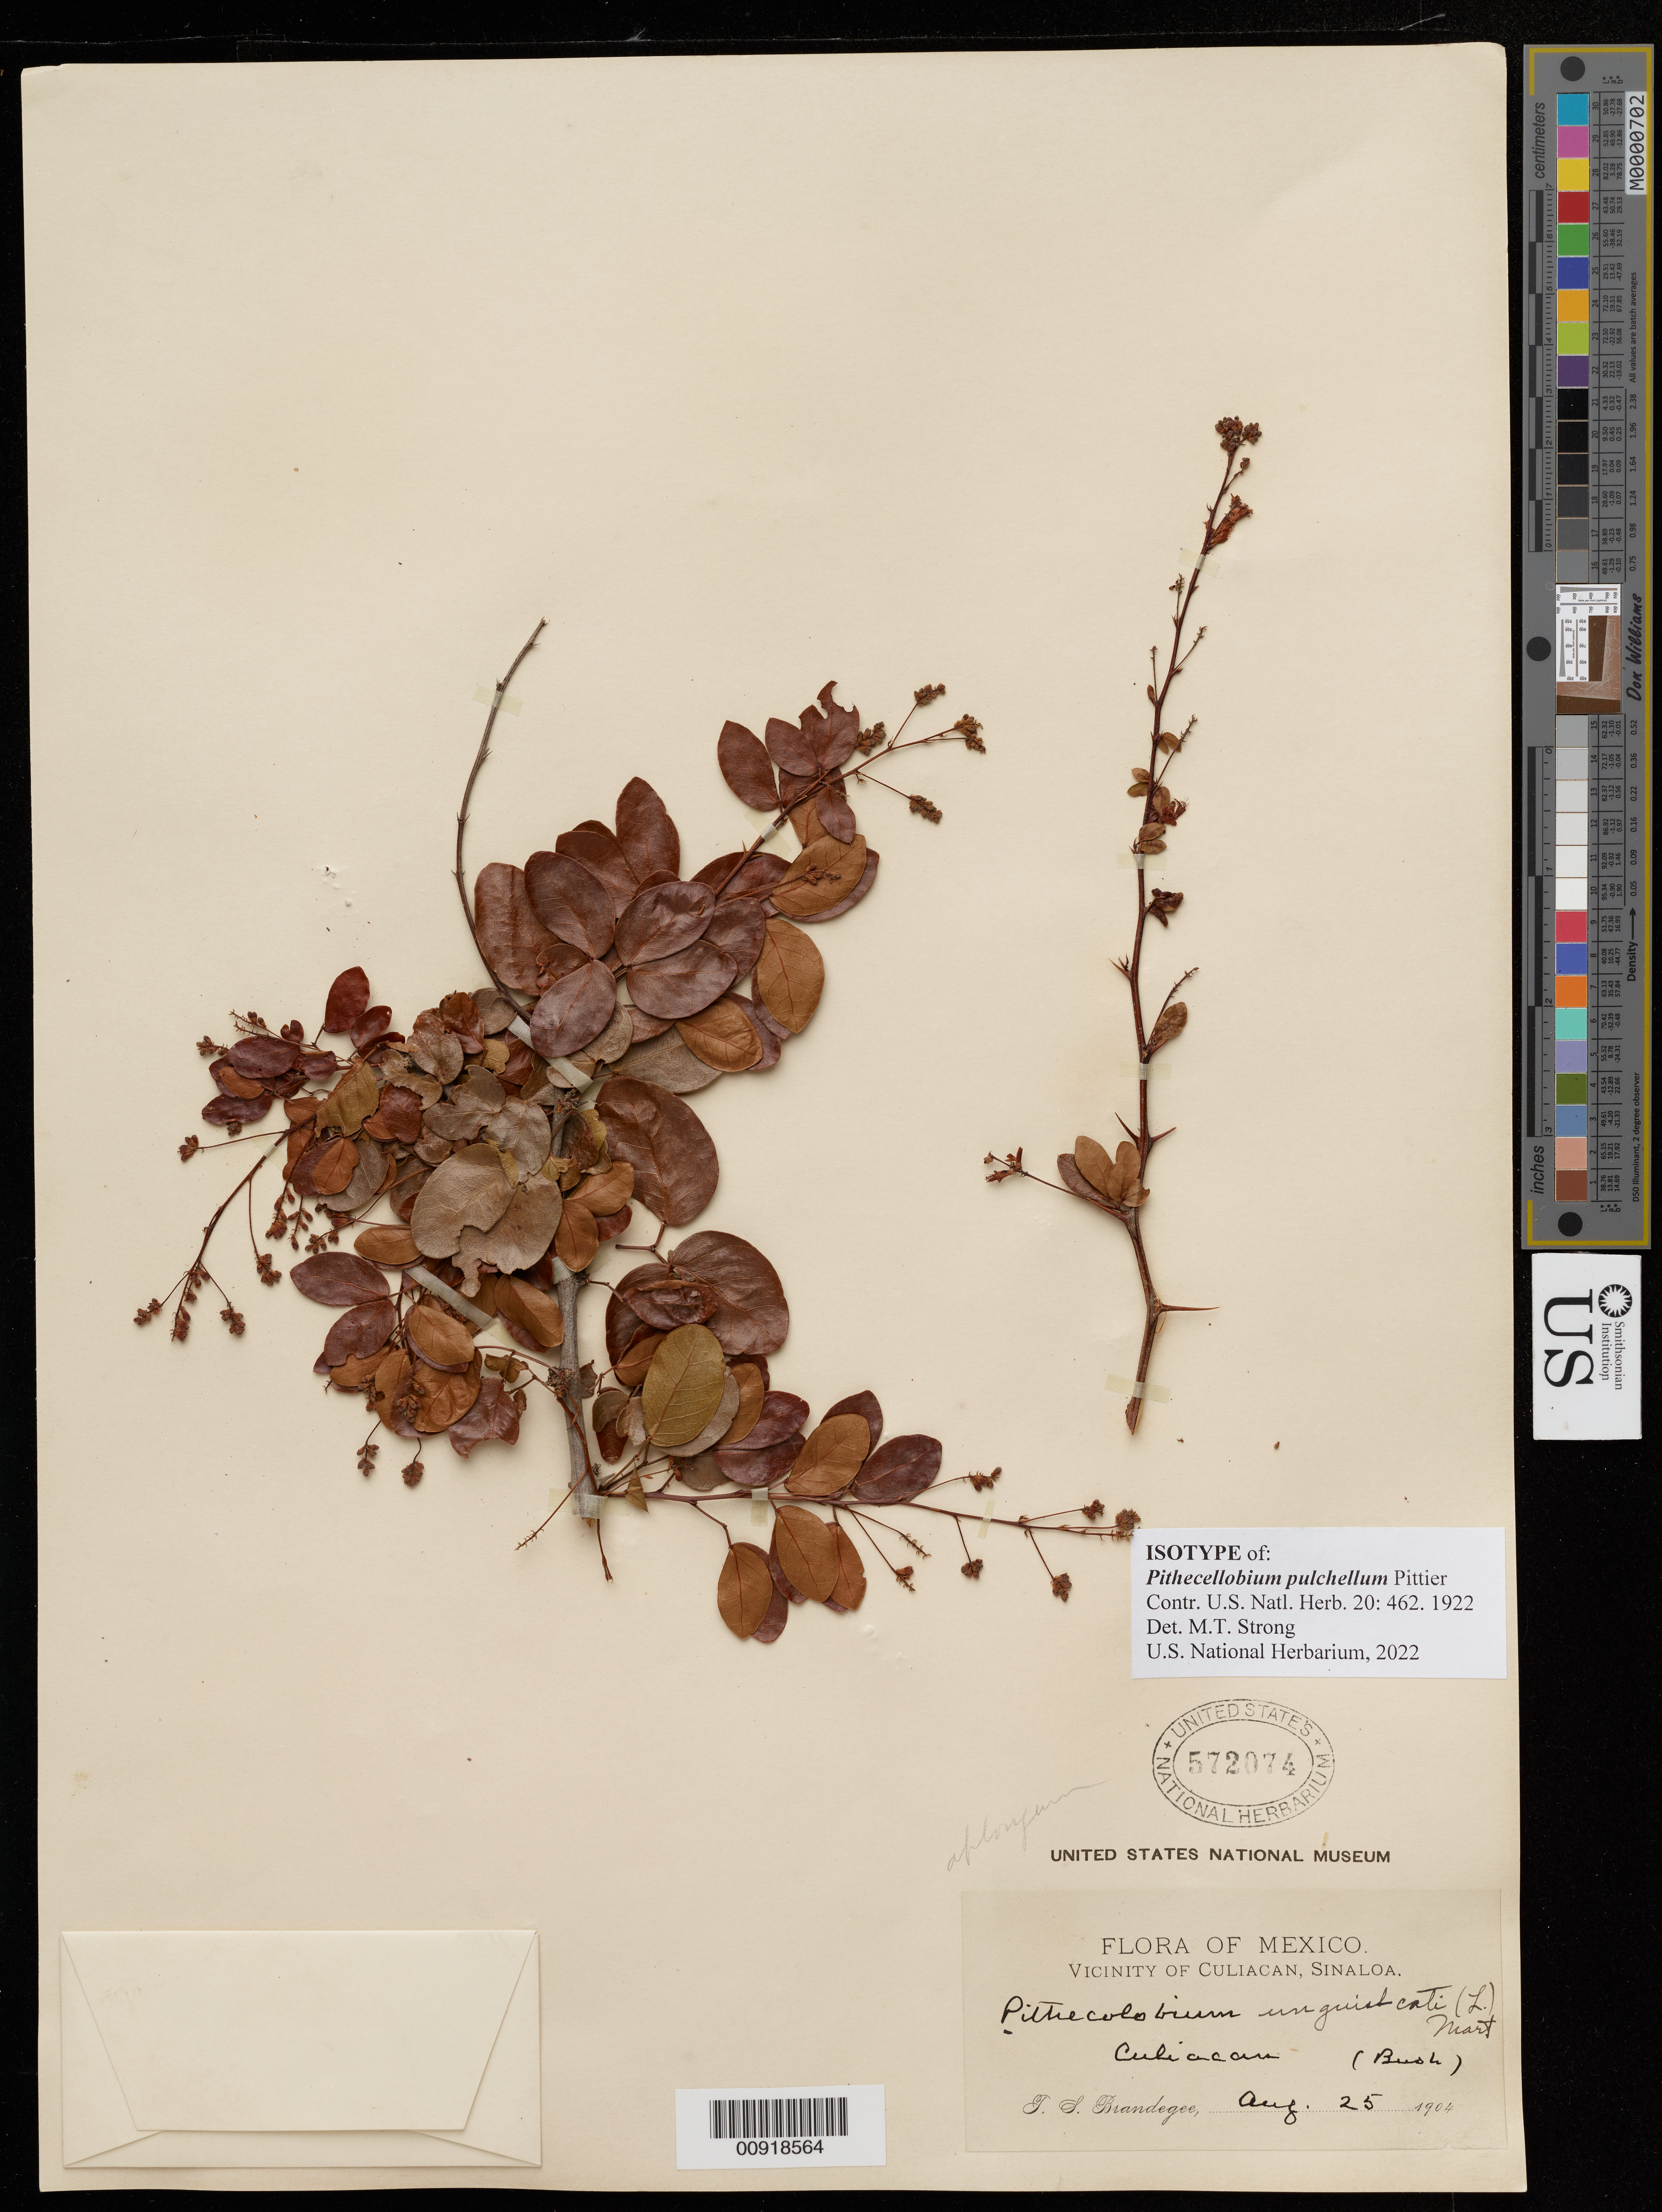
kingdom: Plantae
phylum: Tracheophyta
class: Magnoliopsida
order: Fabales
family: Fabaceae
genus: Pithecellobium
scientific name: Pithecellobium pulchellum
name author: Pittier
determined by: Strong, Mark T., (BOT), Smithsonian Institution - National Museum of Natural History (UNITED STATES)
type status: Isotype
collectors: T. S. Brandegee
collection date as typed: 25 Aug 1904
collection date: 1904-08-25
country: Mexico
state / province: Sinaloa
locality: Culiacan, Sinaloa.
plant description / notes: ISOTYPE OF: Pithecellobium pulchellum Pittier, Contr. U.S. Natl. Herb. 20: 462. 1922.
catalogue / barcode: US 572074